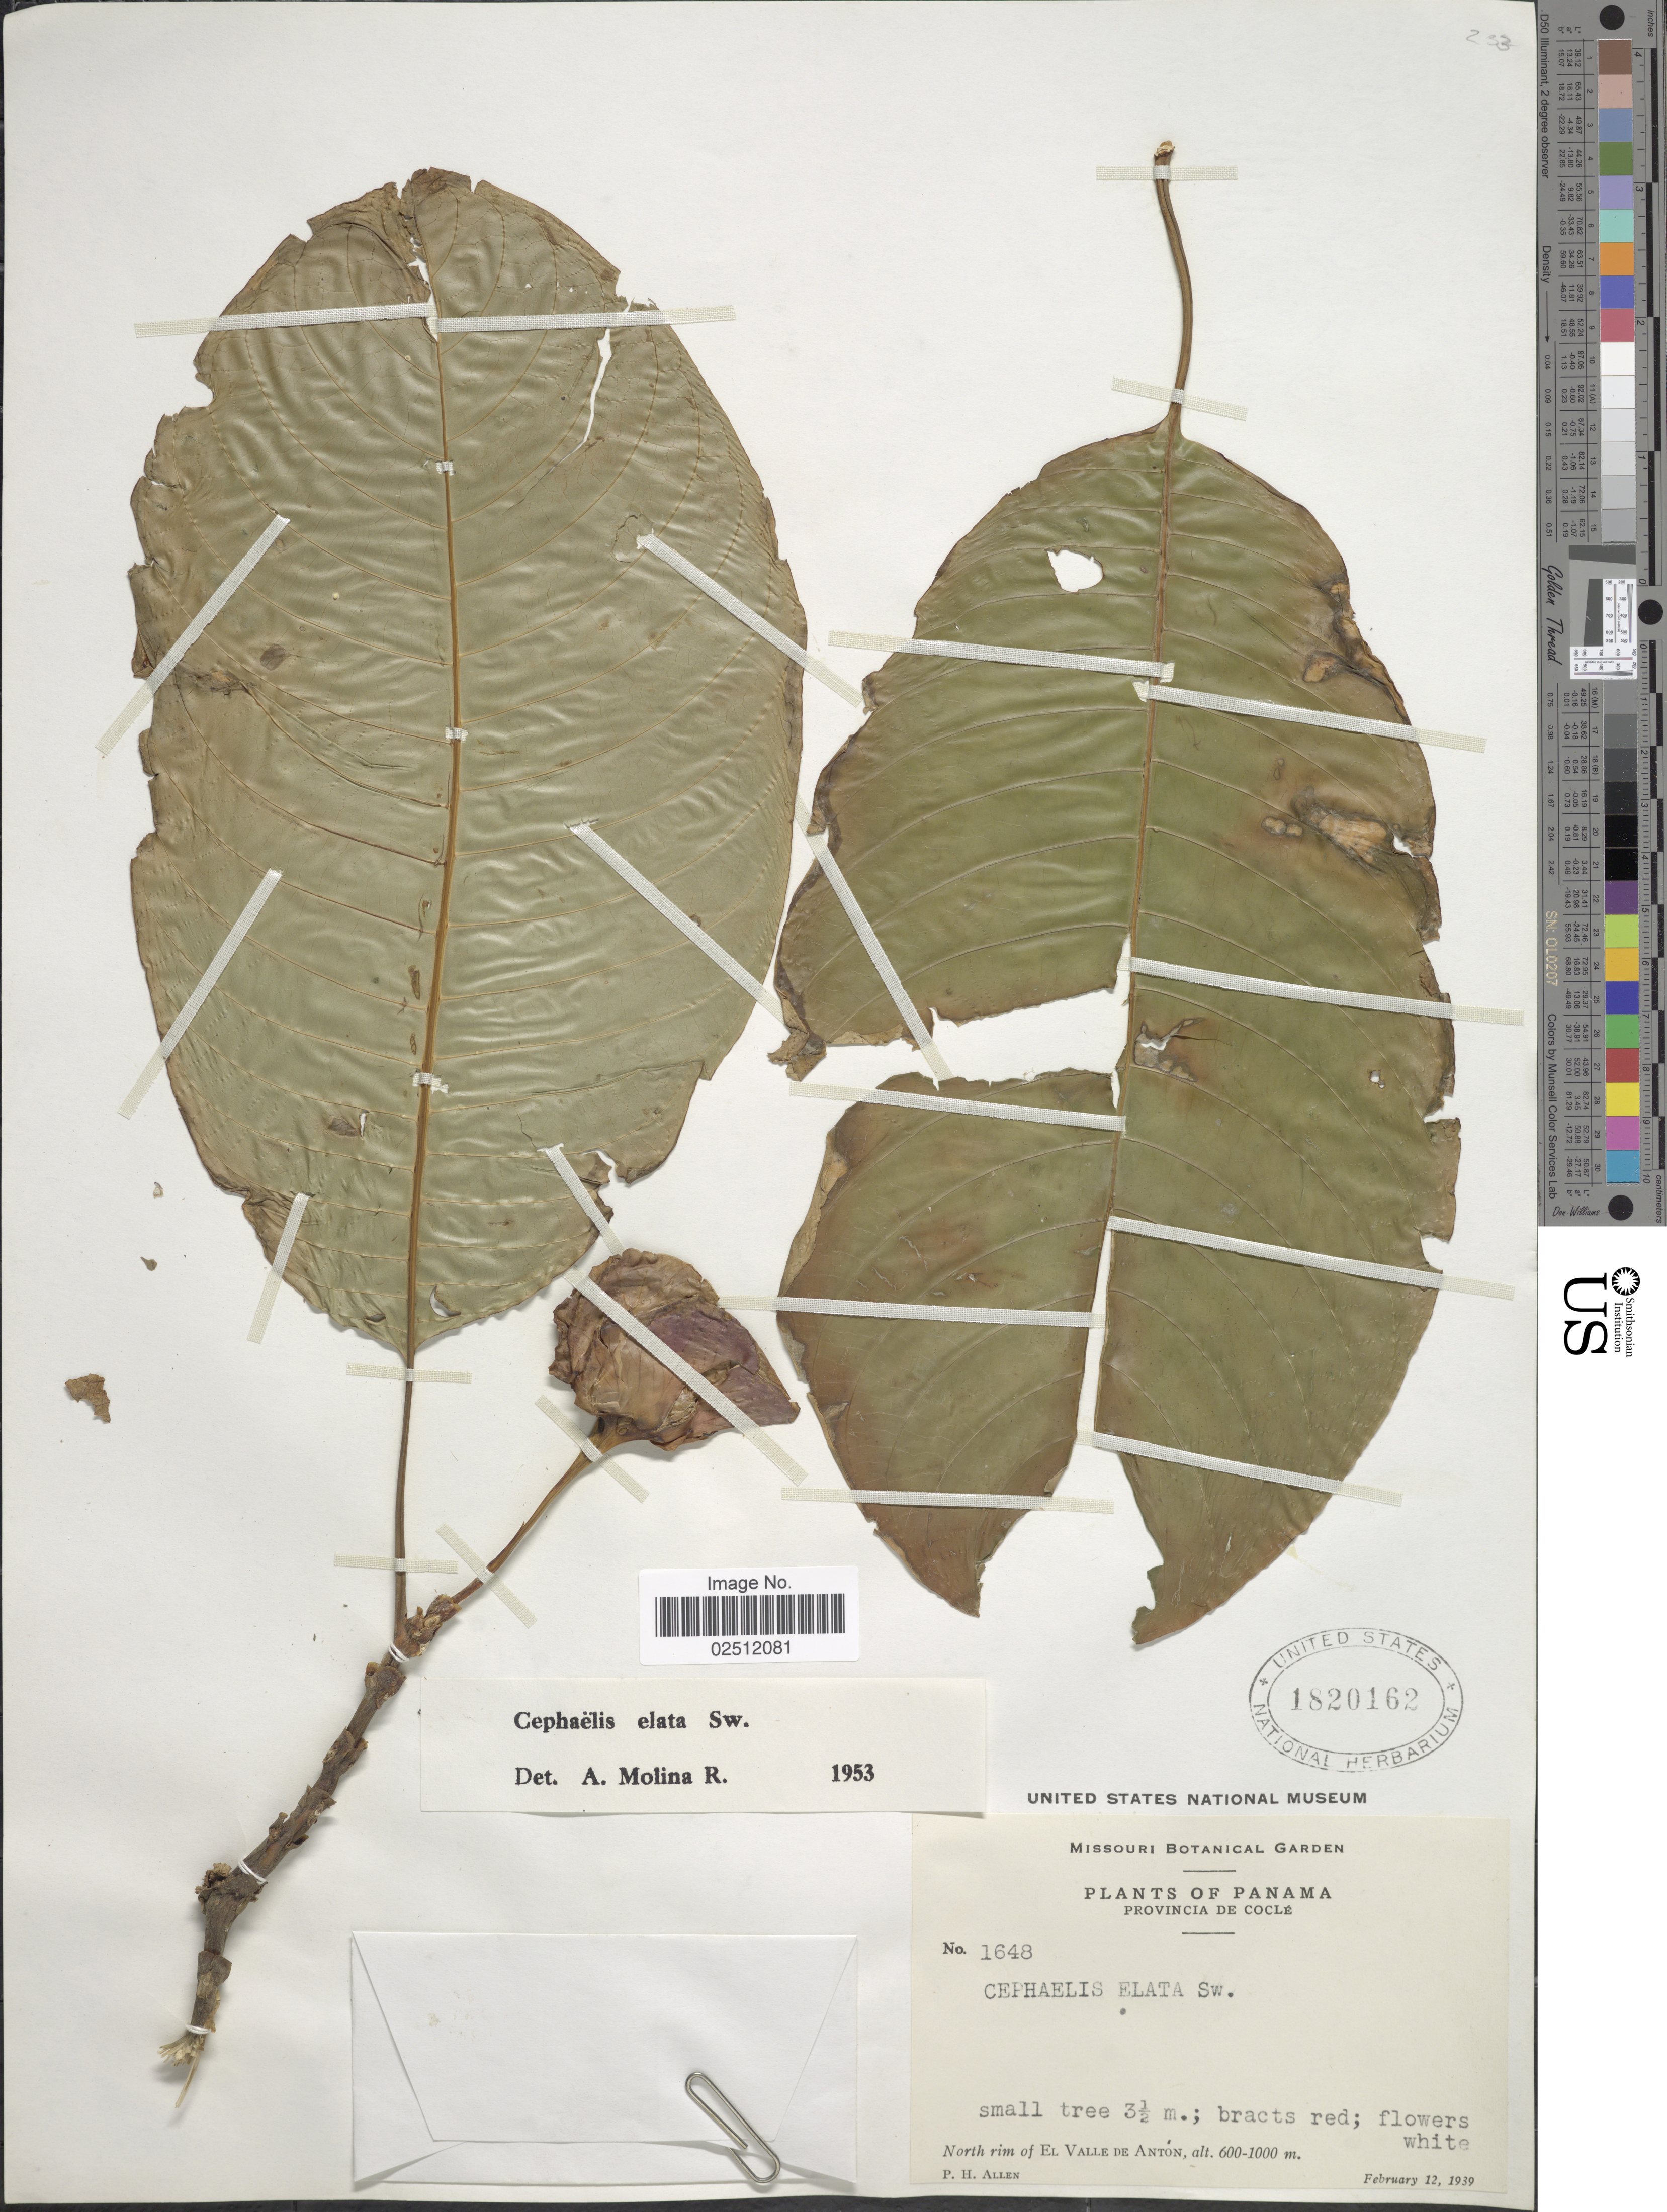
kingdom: Plantae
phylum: Tracheophyta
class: Magnoliopsida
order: Gentianales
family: Rubiaceae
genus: Psychotria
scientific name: Psychotria elata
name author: (Sw.) Hammel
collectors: P. H. Allen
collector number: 1648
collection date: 1939-02-12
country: Panama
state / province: Coclé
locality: North rim of El Valle de Antón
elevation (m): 600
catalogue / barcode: US 1820162